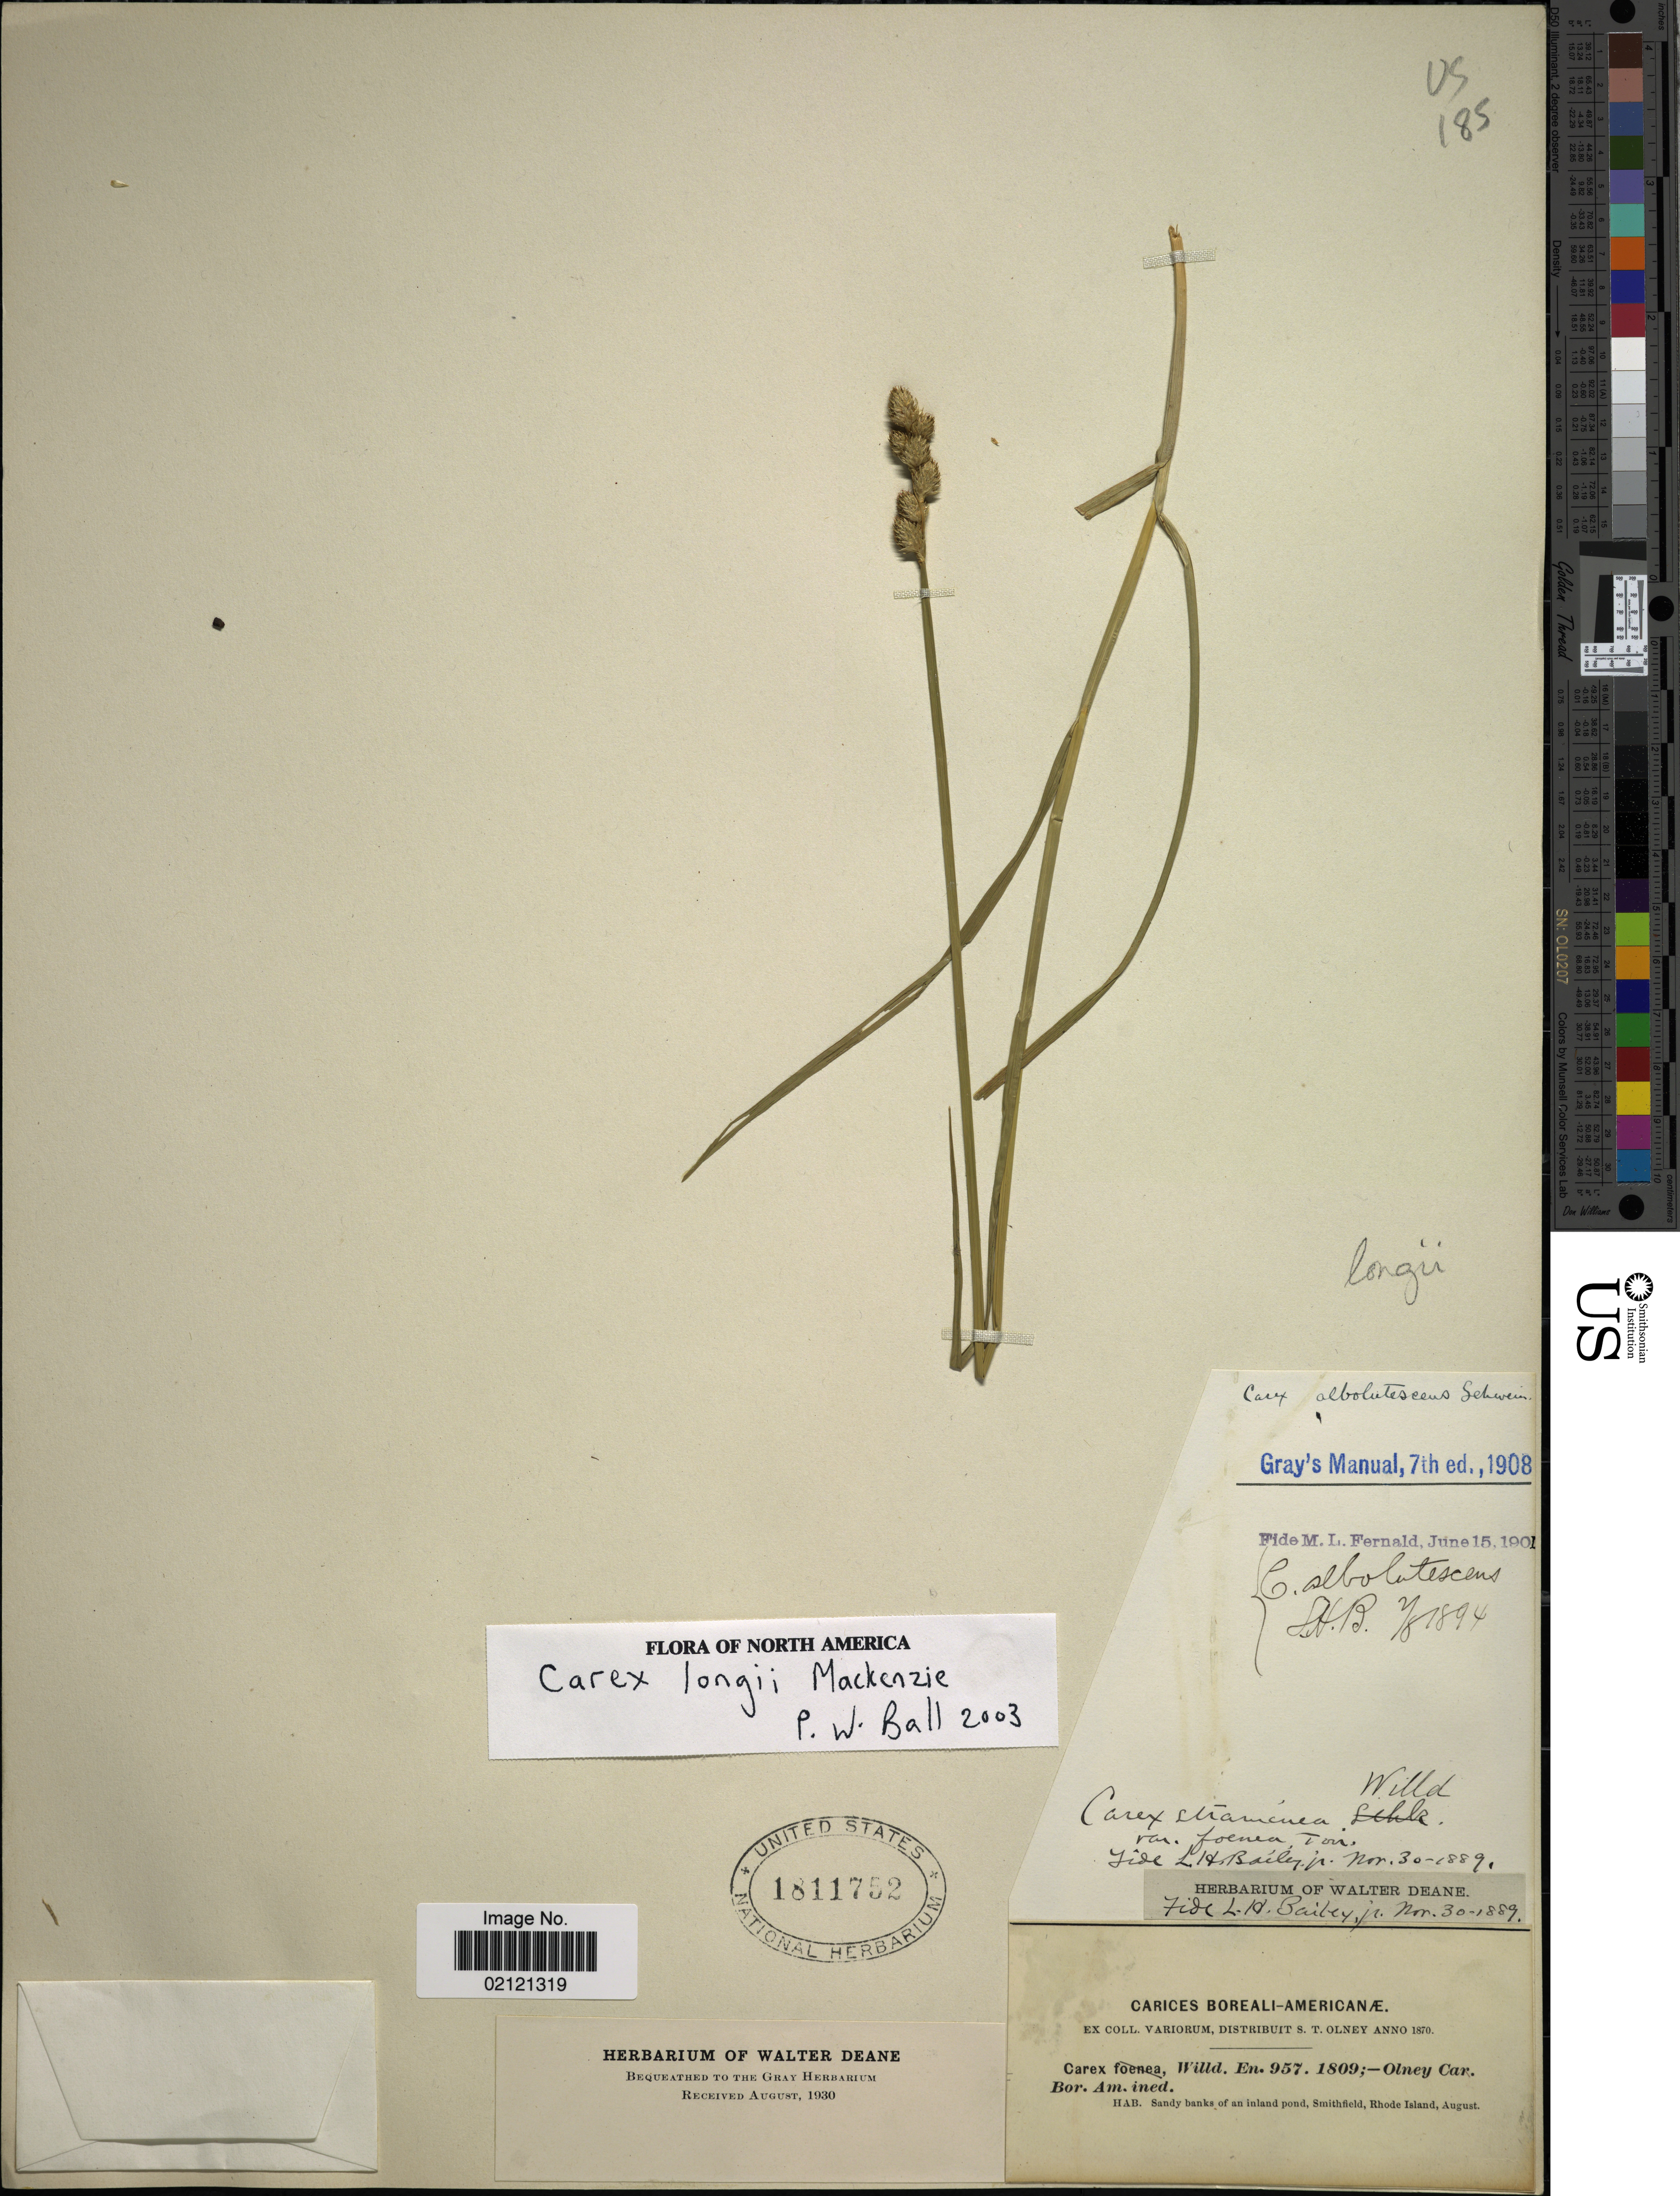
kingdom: Plantae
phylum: Tracheophyta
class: Liliopsida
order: Poales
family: Cyperaceae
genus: Carex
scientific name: Carex longii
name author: Mack.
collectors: S. Olney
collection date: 1870-08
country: United States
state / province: Rhode Island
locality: Sandy banks of an inland pond, smithfield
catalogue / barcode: US 1811752